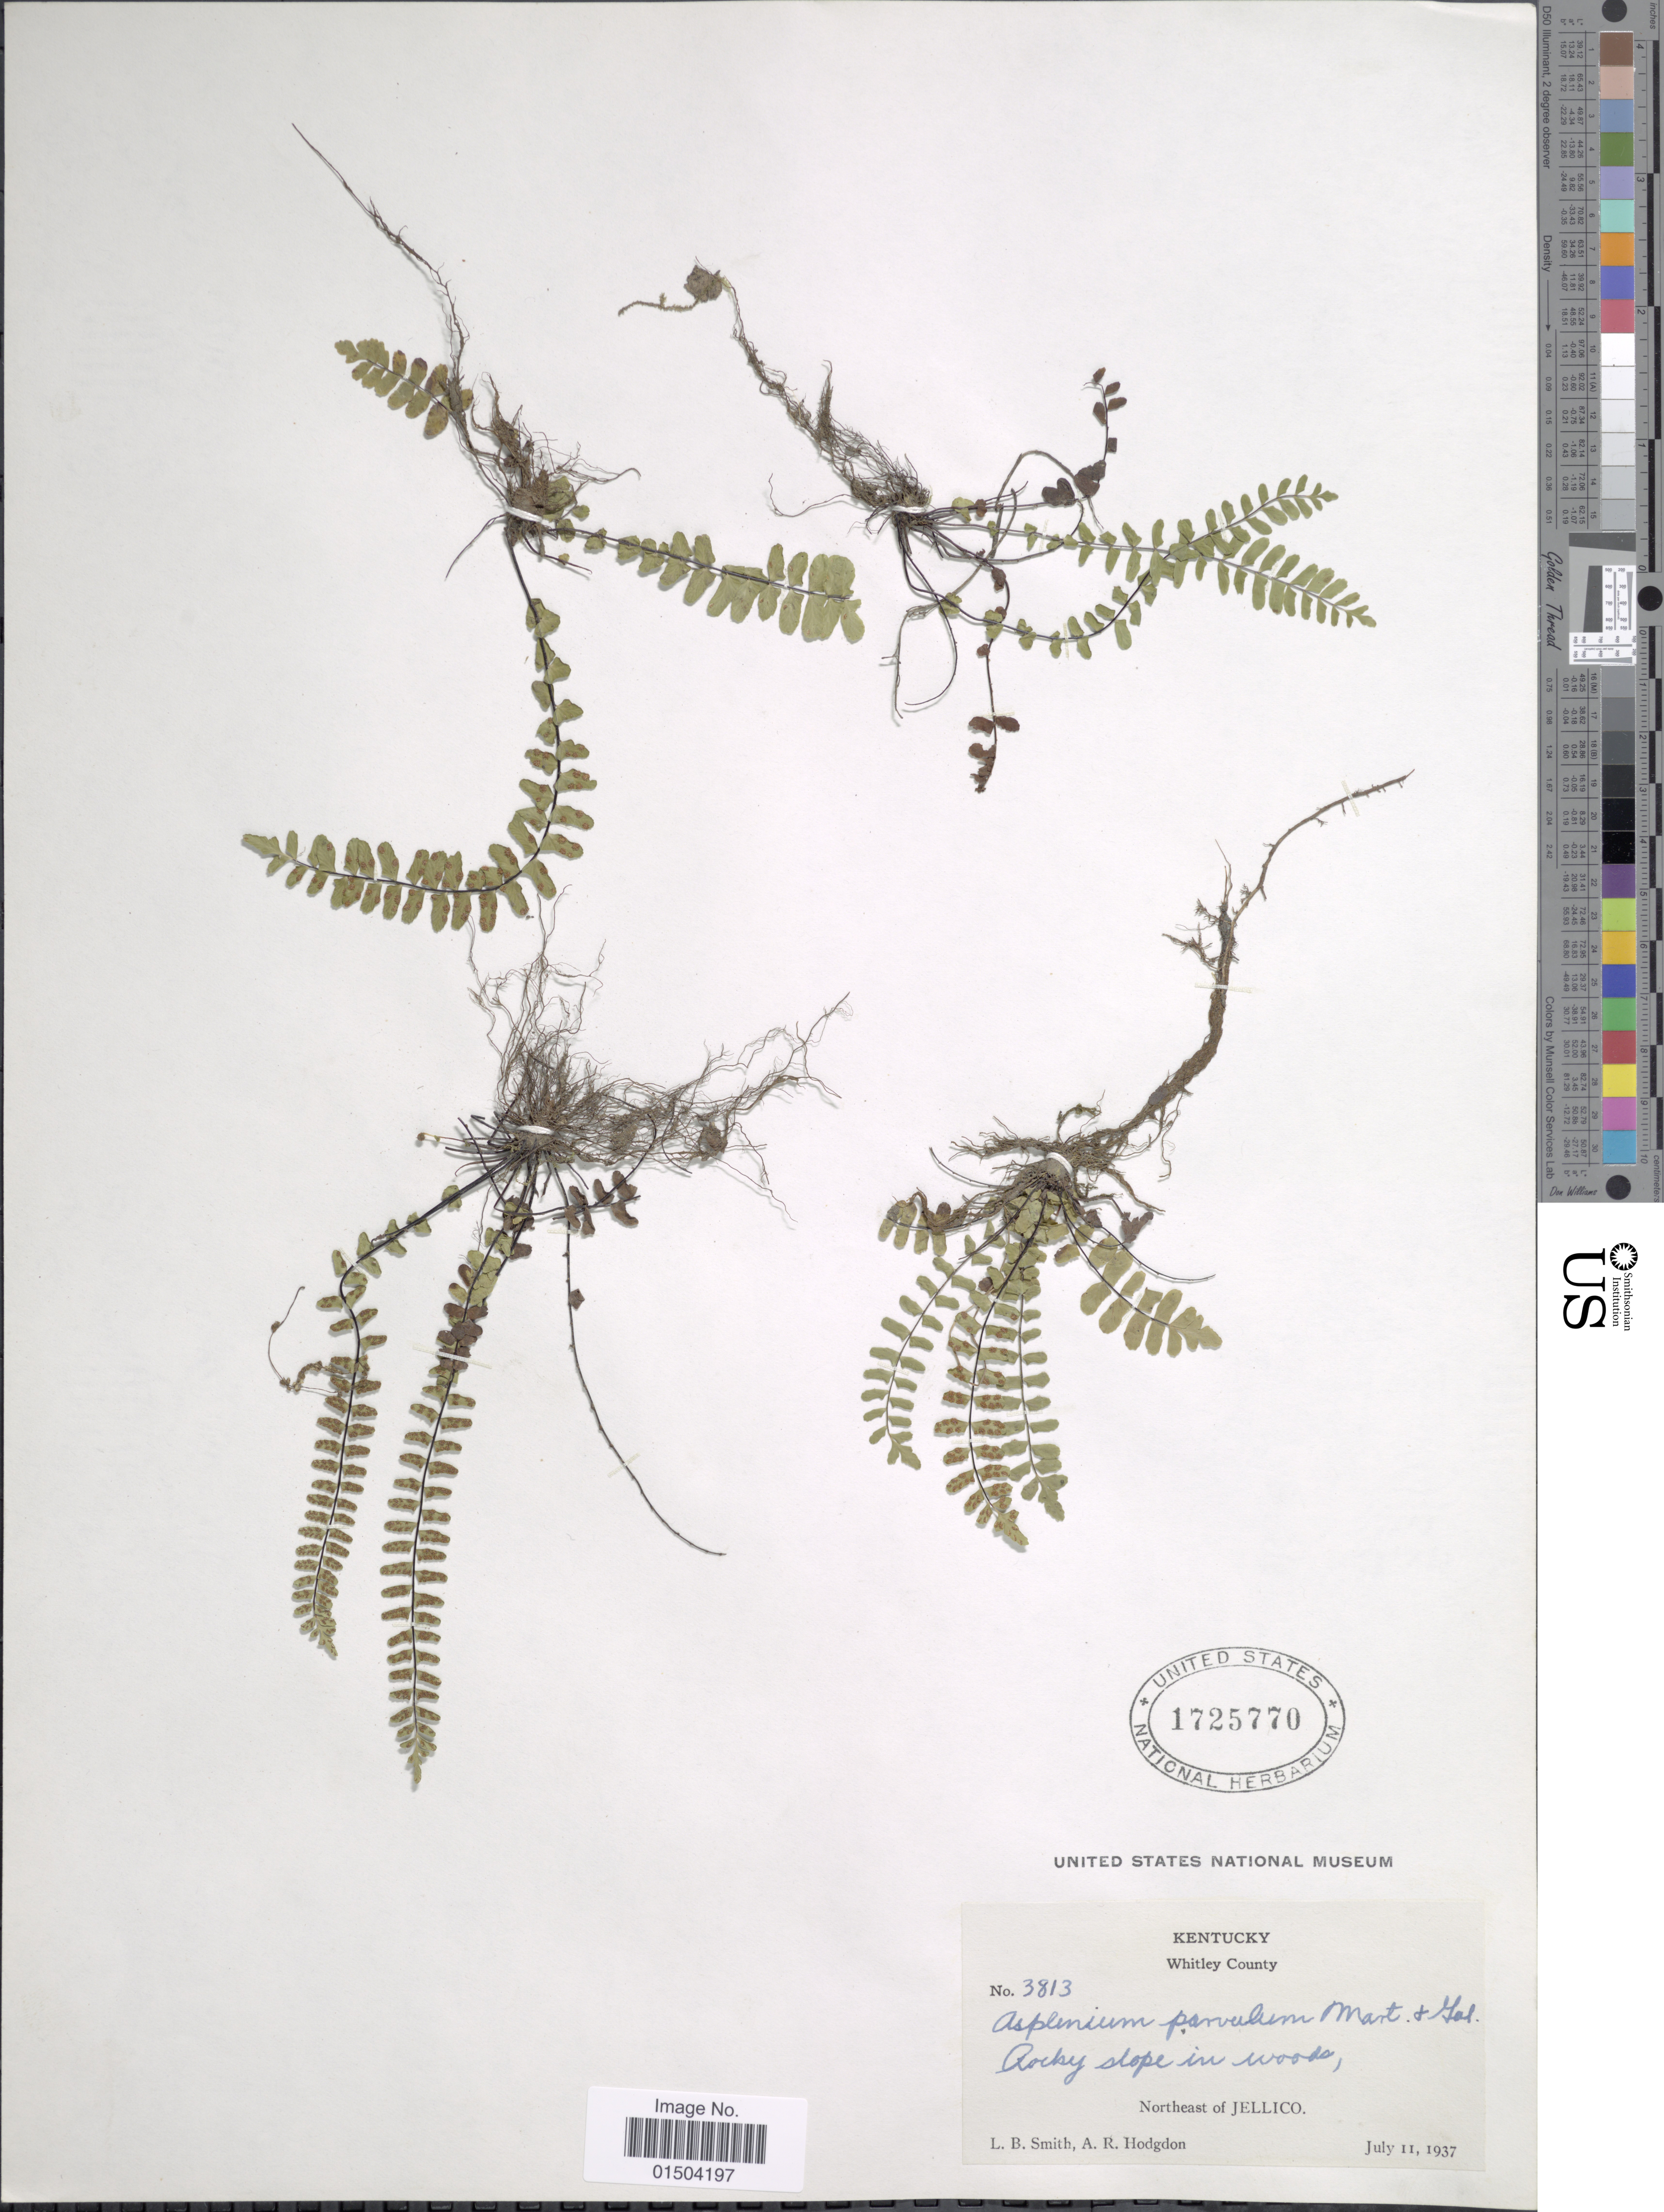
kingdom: Plantae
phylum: Tracheophyta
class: Polypodiopsida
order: Polypodiales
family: Aspleniaceae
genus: Asplenium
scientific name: Asplenium resiliens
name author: Kunze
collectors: L. Smith & A. R. Hodgdon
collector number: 3813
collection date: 1937-07-11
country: United States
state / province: Kentucky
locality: Whitley County. Rocky slope in woods, Northeast of Jellico.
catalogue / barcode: US 1725770